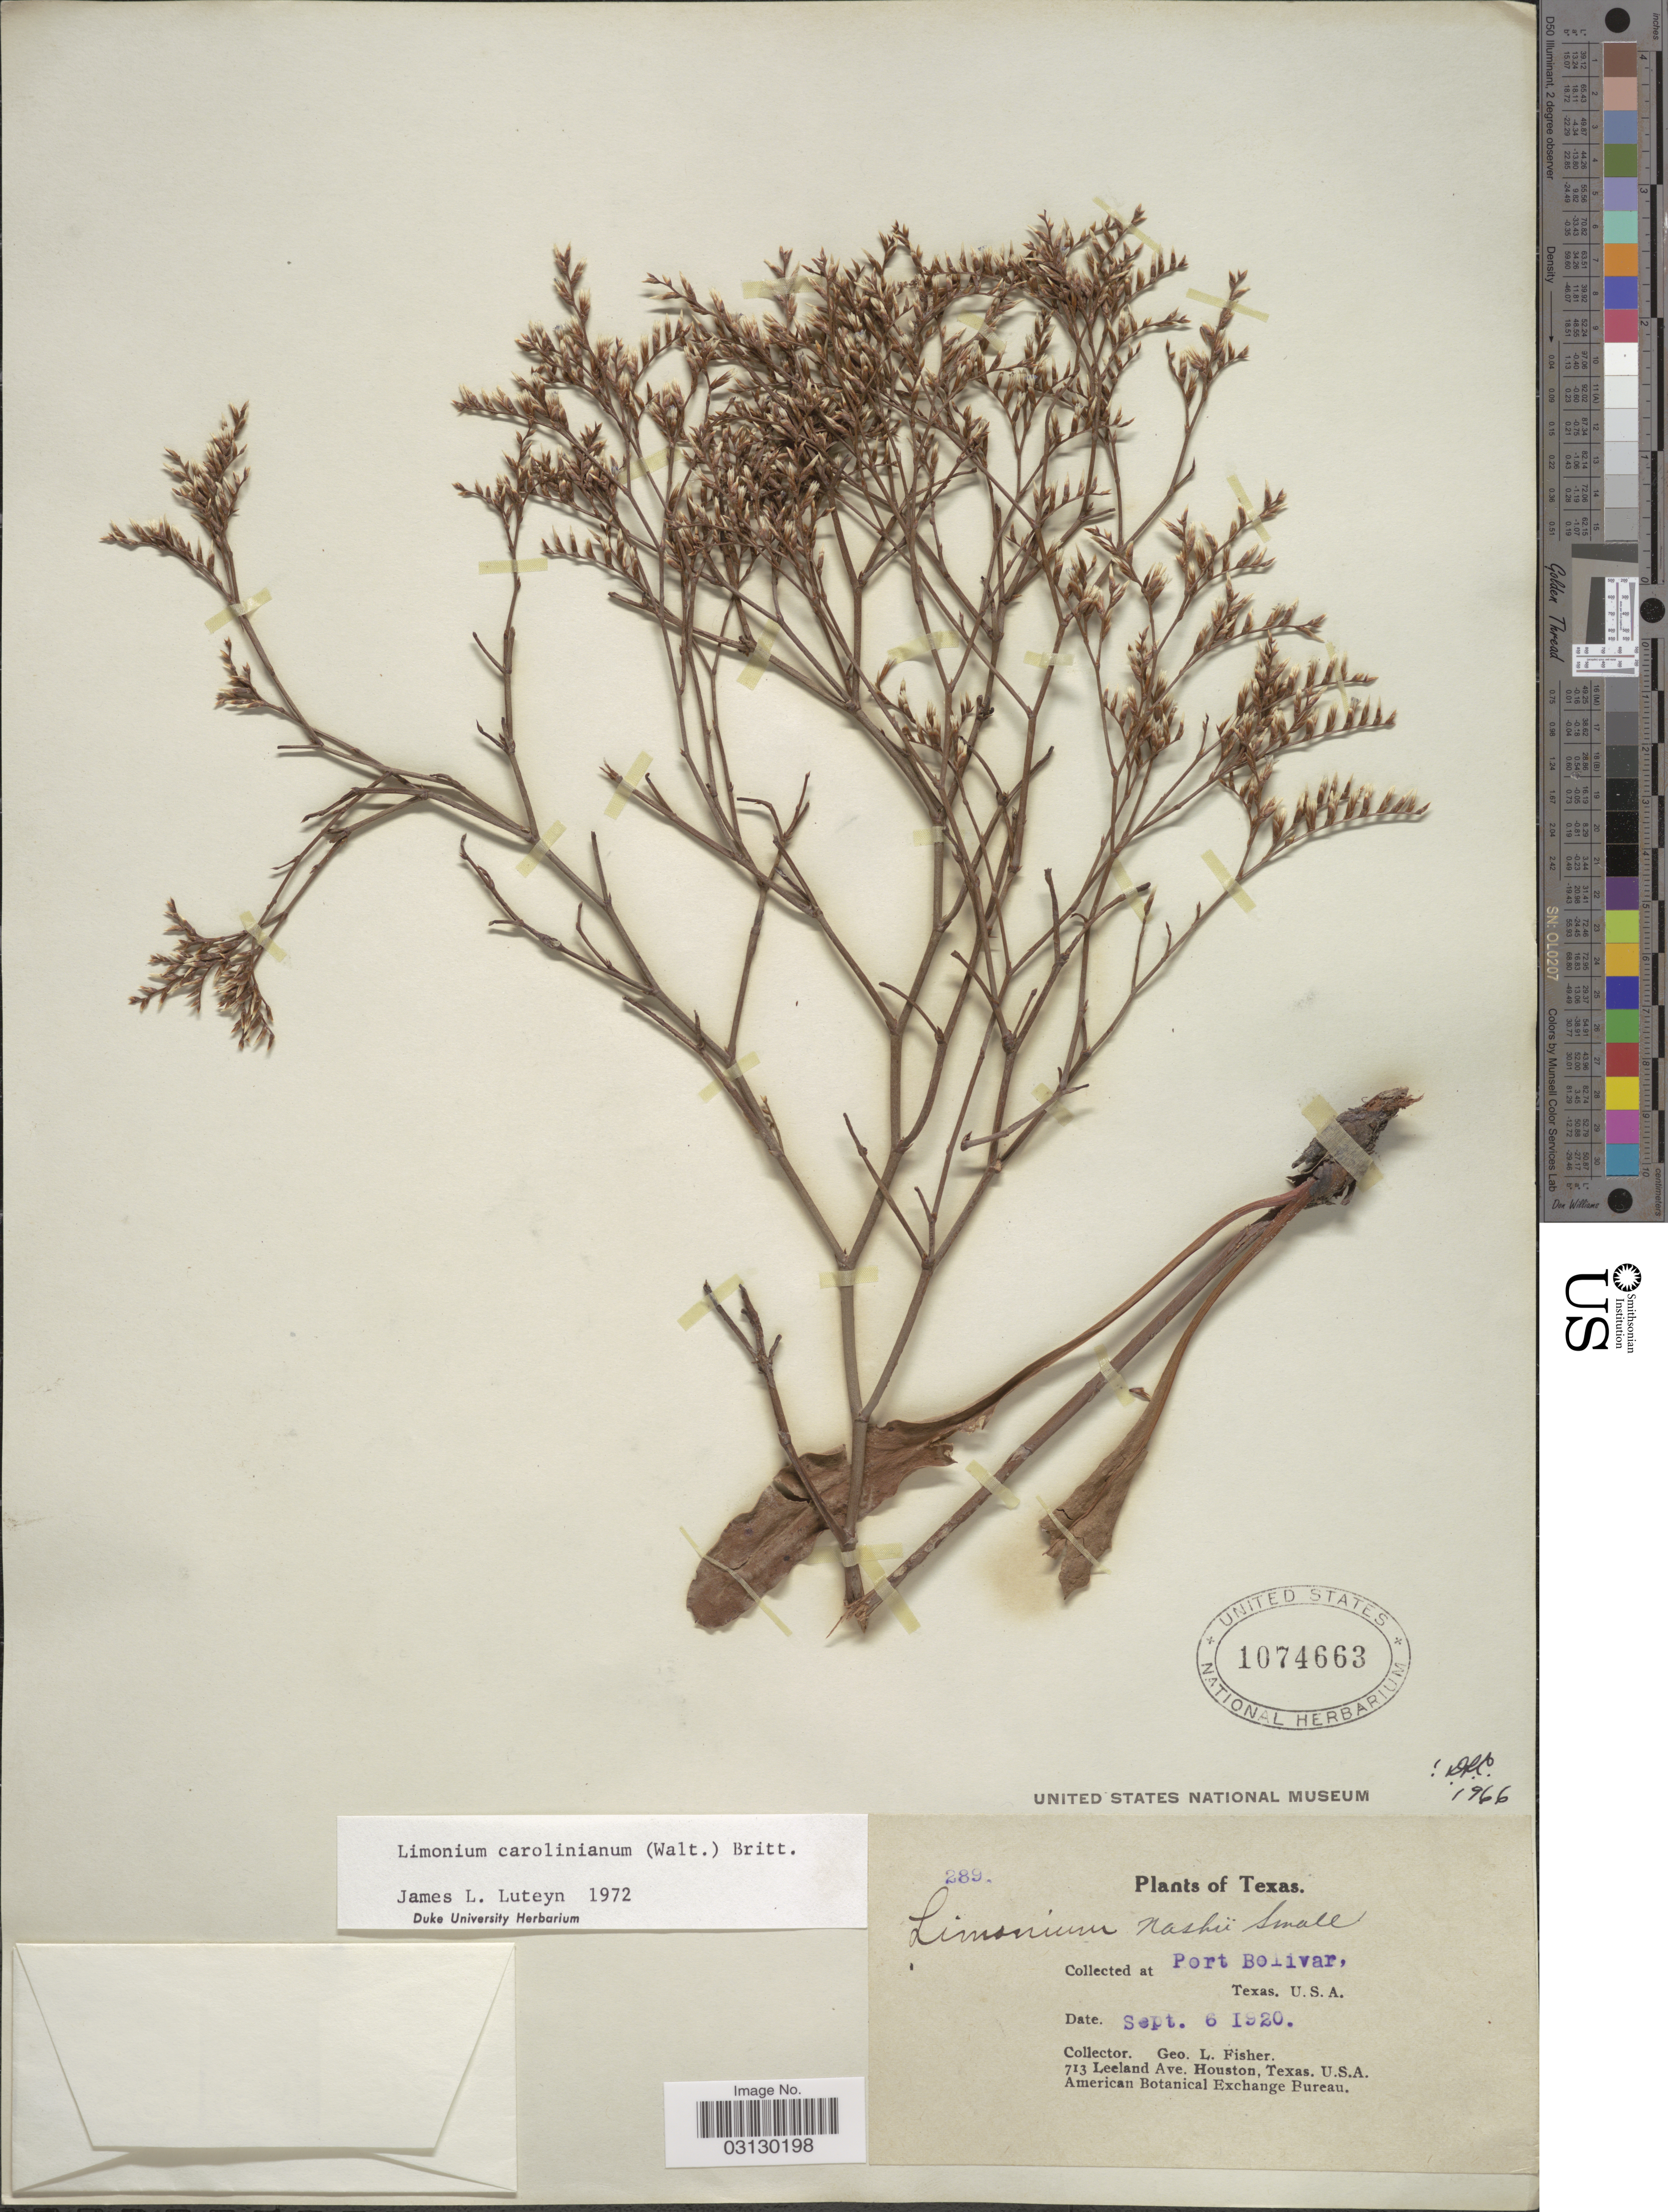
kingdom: Plantae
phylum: Tracheophyta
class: Magnoliopsida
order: Caryophyllales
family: Plumbaginaceae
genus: Limonium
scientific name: Limonium carolinianum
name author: (Walter) Britton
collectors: G. L. Fisher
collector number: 289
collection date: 1920-09-06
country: United States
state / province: Texas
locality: Port Bolivar.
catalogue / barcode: US 1074663